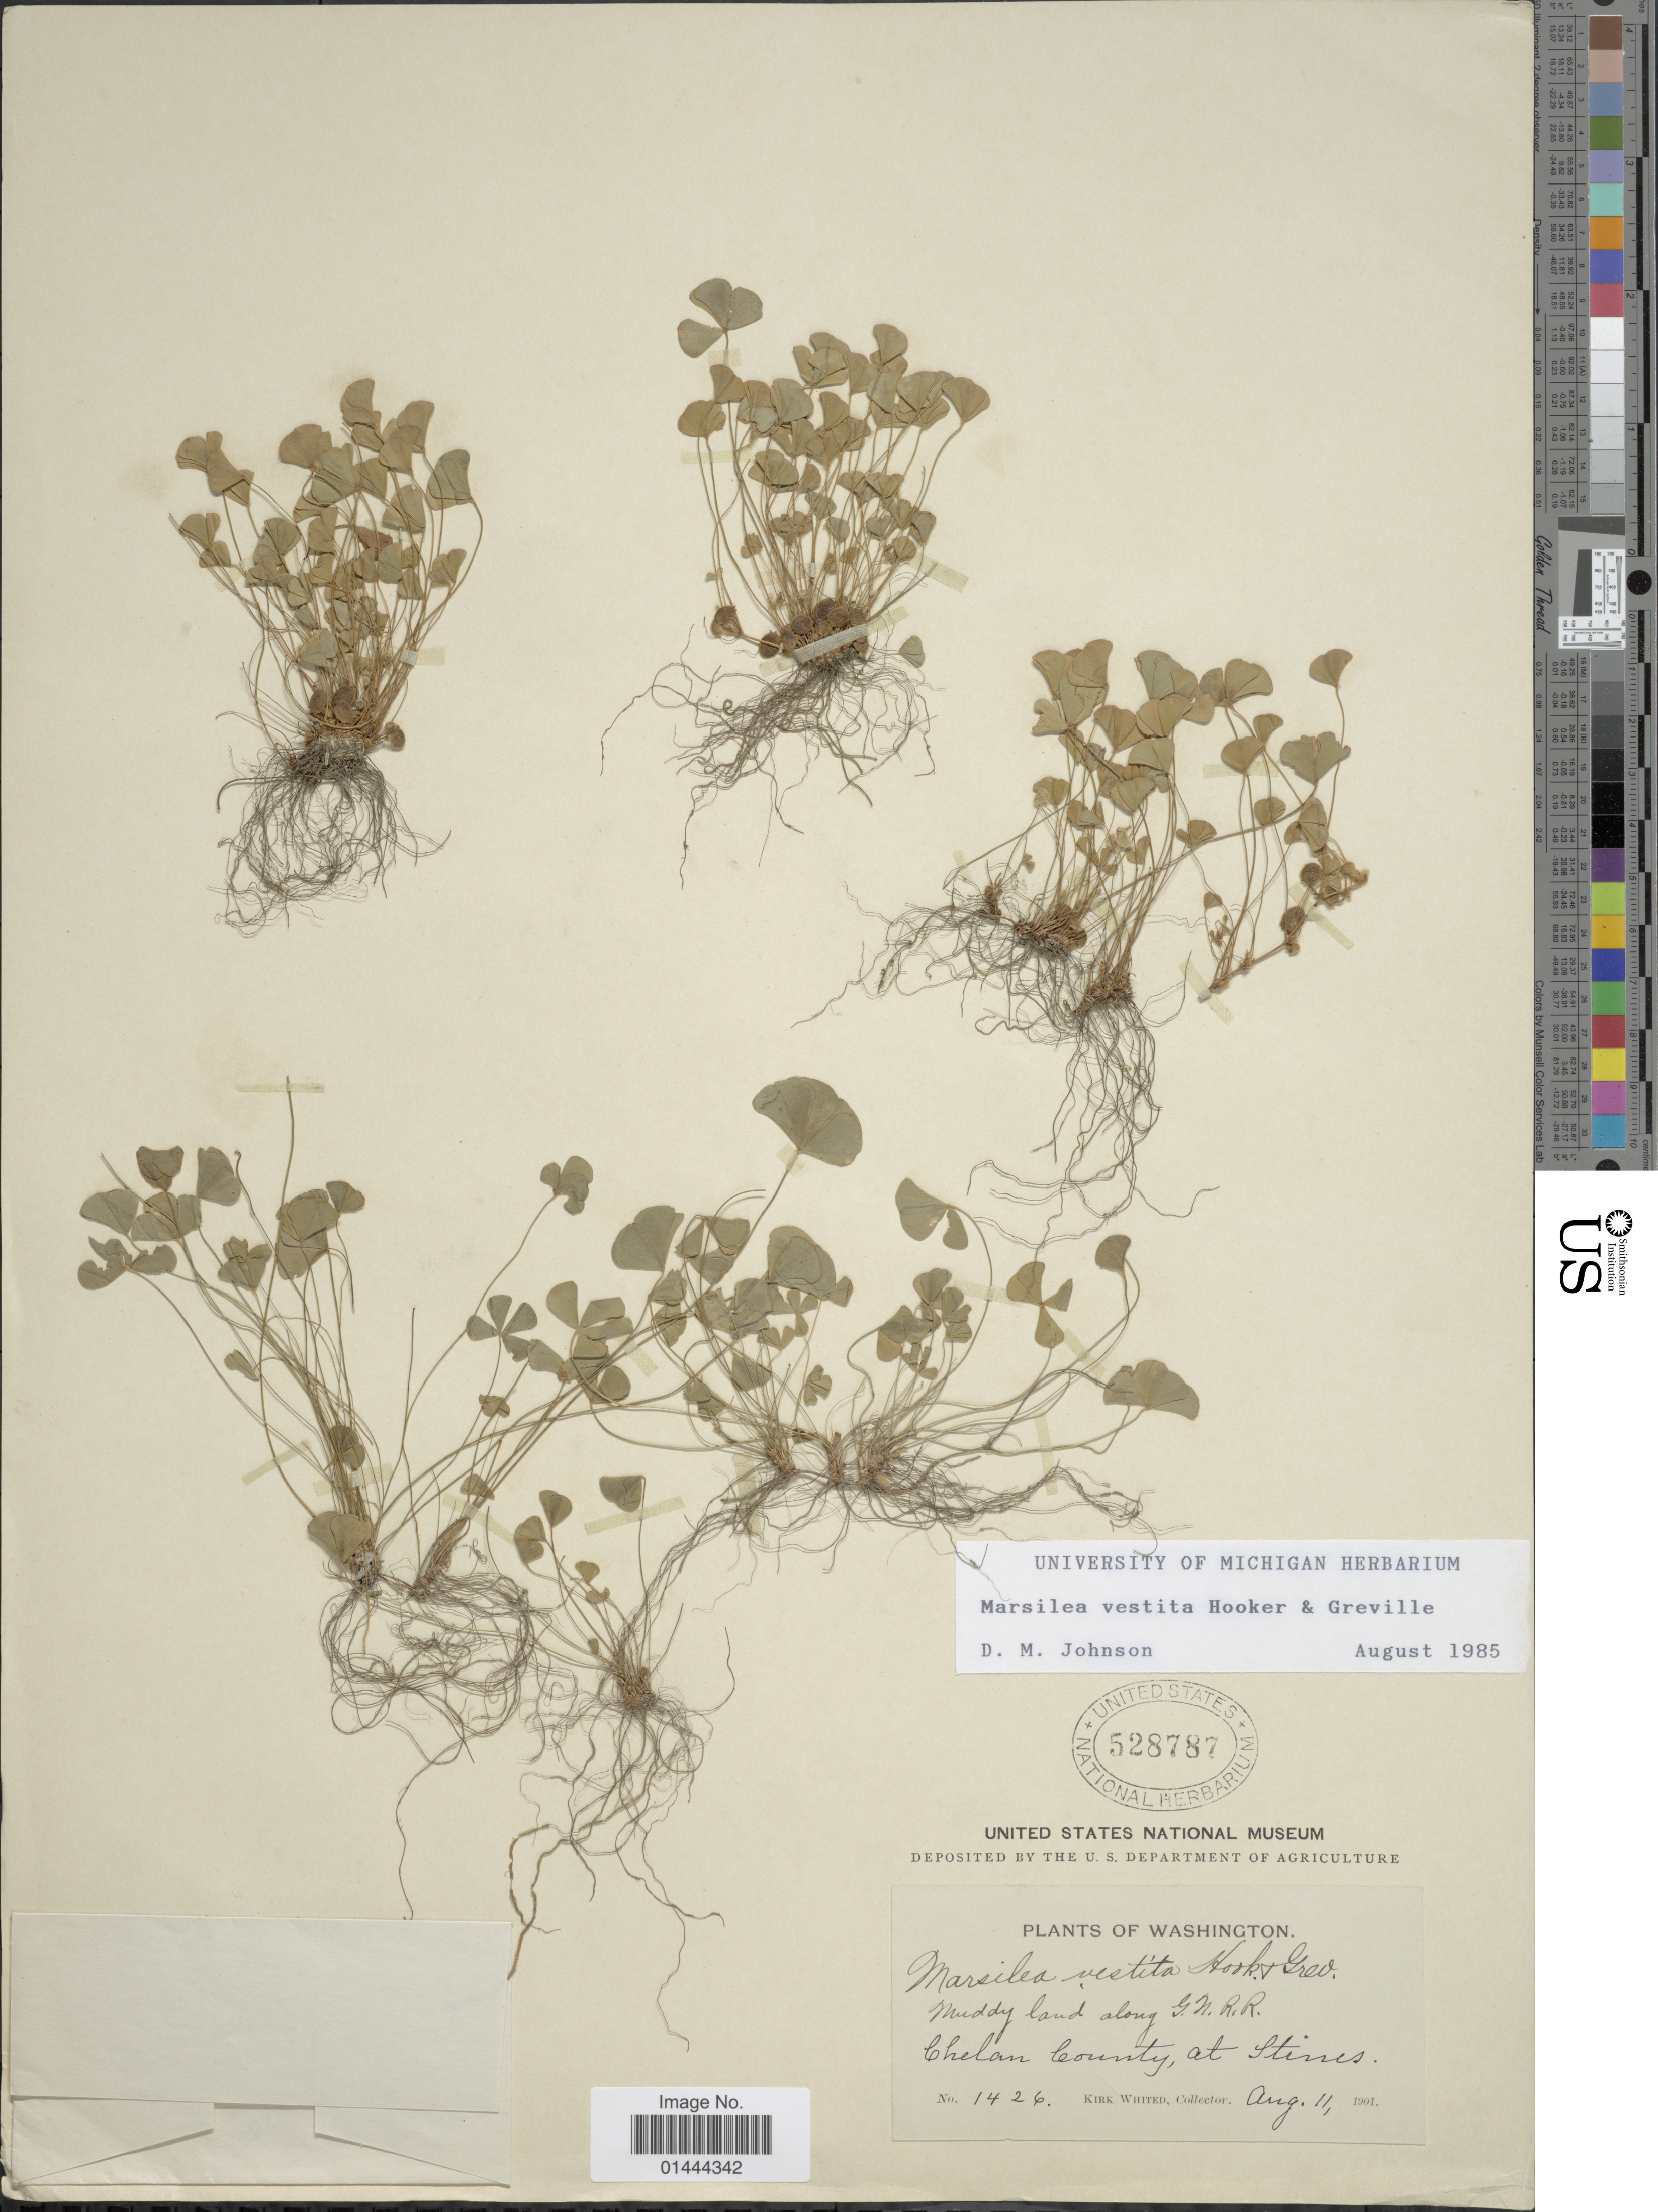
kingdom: Plantae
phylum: Tracheophyta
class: Polypodiopsida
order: Salviniales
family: Marsileaceae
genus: Marsilea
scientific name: Marsilea vestita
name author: Hook. & Grev.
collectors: K. Whited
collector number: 1426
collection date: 1901-08-11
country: United States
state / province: Washington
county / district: Chelan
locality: Muddy land along G.N.R.R. Chelan County, at Stines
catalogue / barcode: US 528787